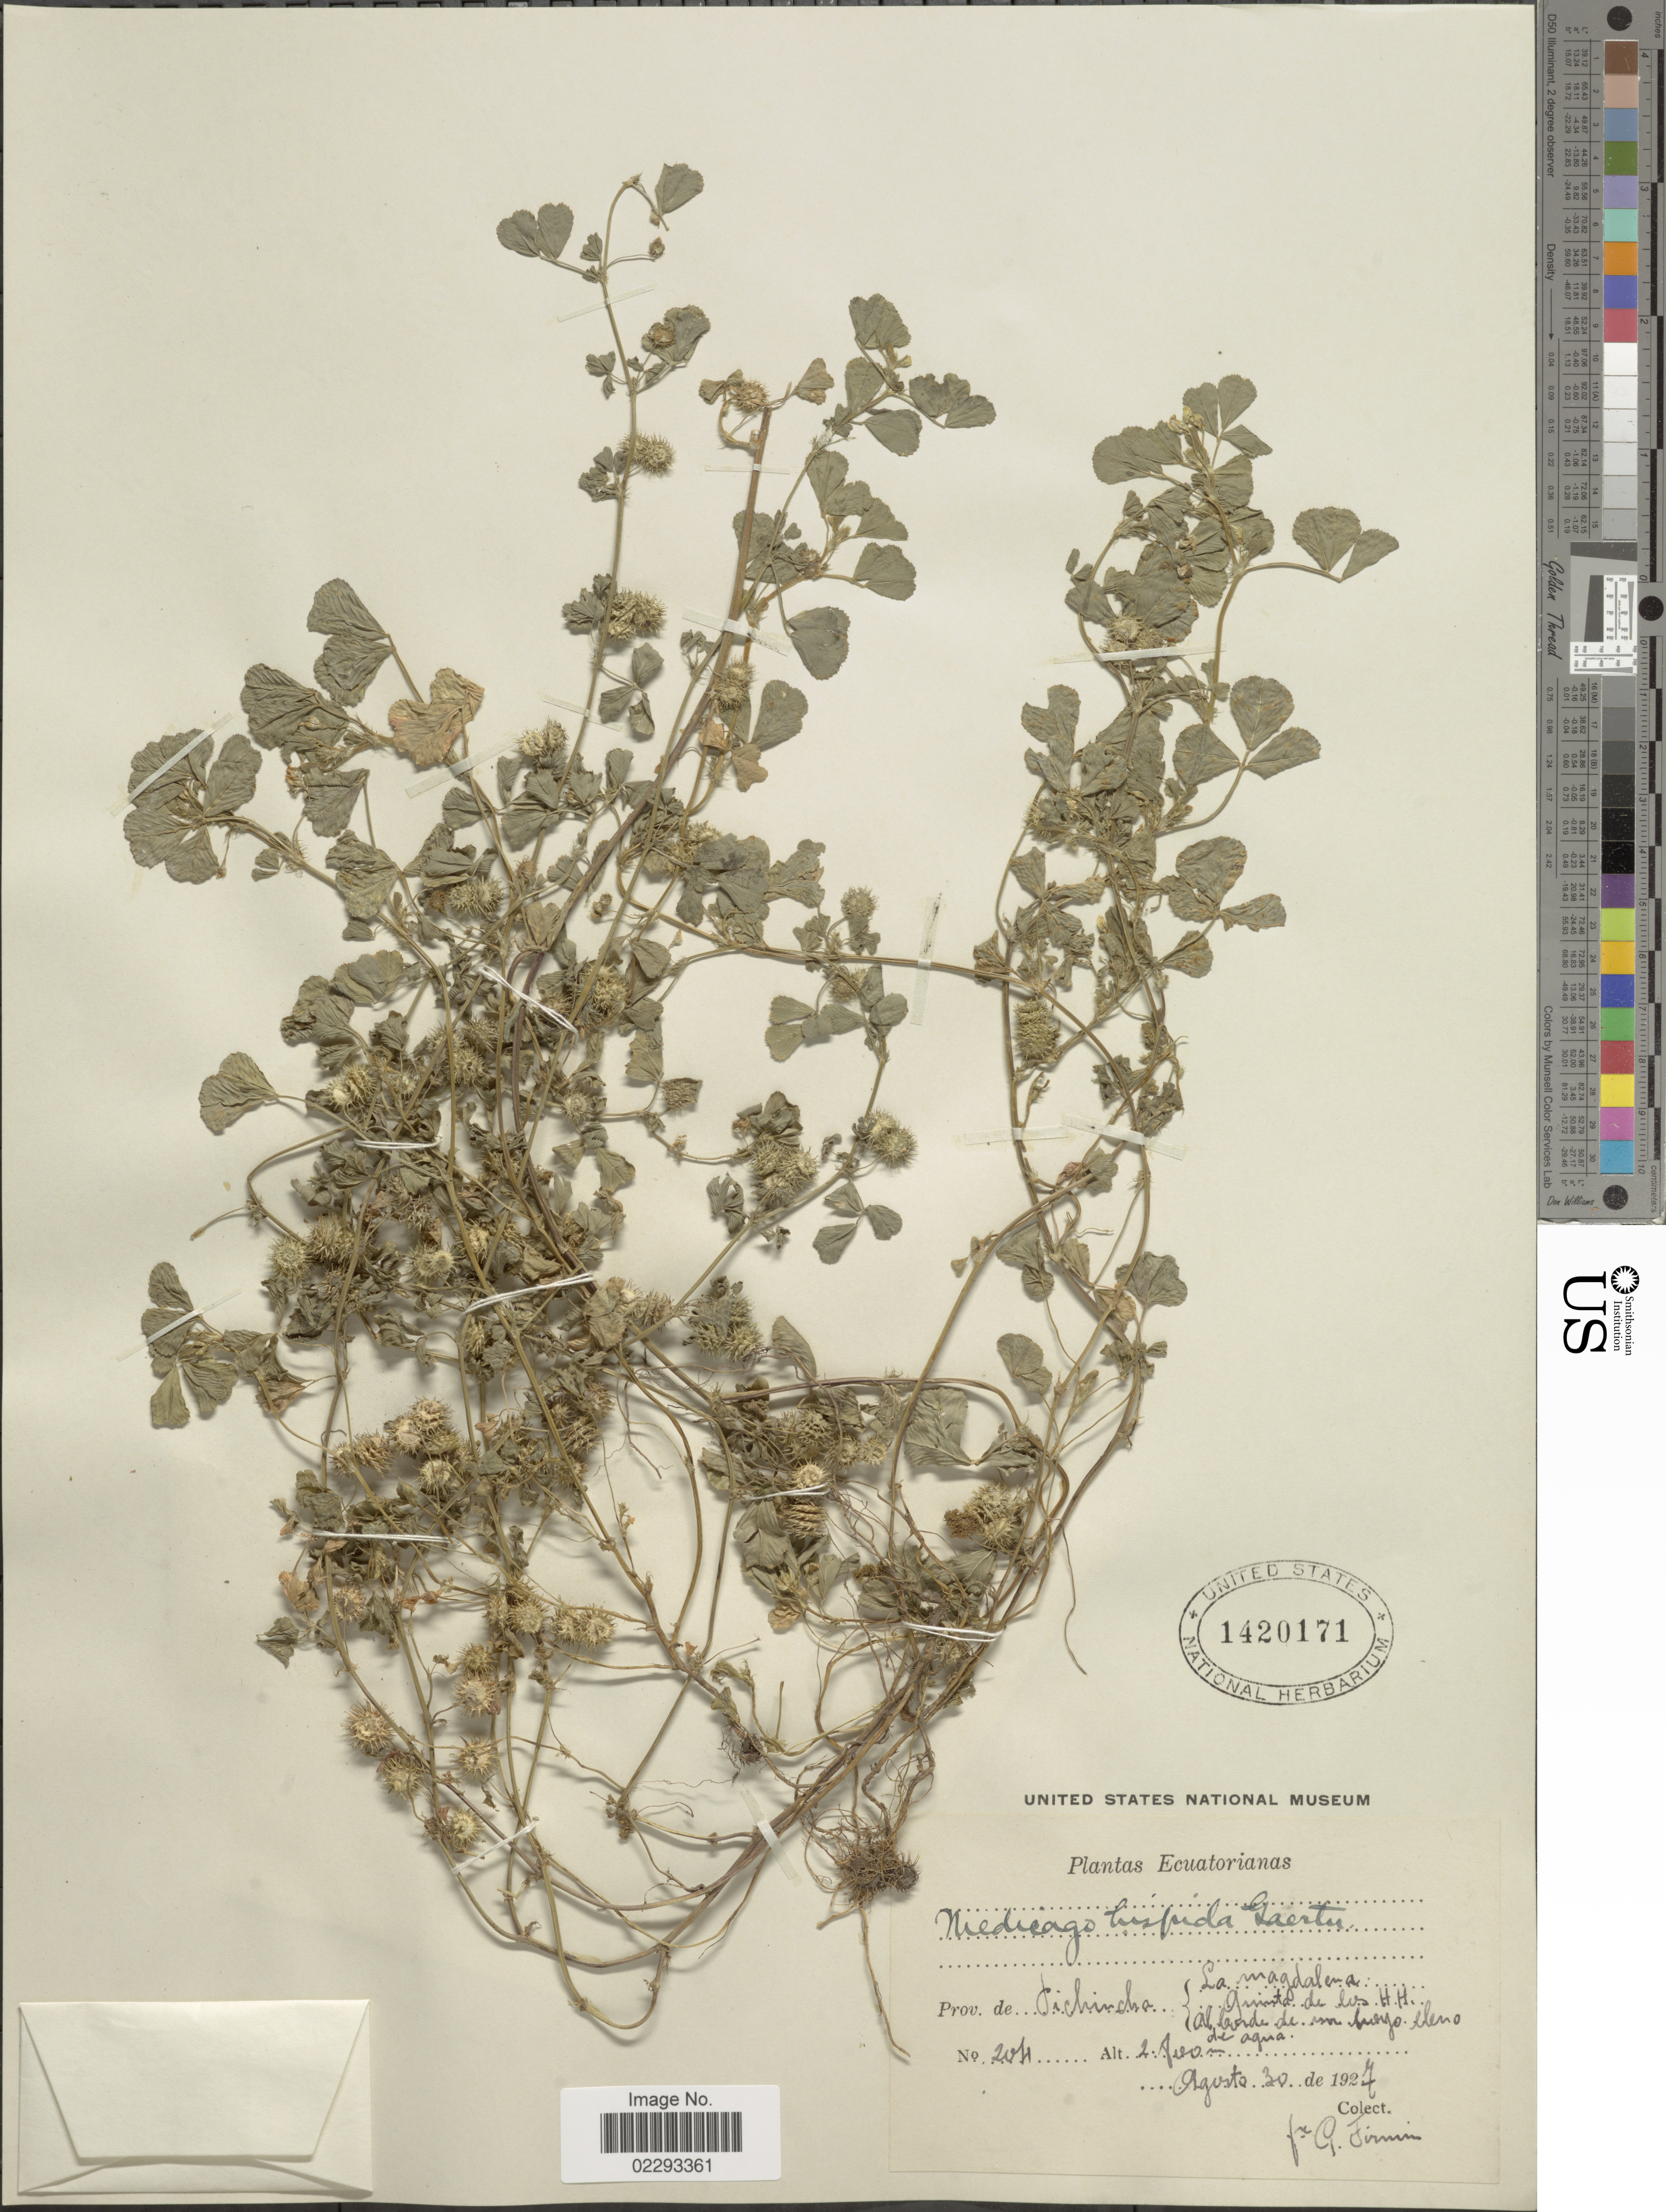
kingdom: Plantae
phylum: Tracheophyta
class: Magnoliopsida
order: Fabales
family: Fabaceae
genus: Medicago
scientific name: Medicago polymorpha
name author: L.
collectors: F. Firmin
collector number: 204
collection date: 1927-08-30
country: Ecuador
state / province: Pichincha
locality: La Magdalena, Quinta de los H.H. al borde un cuejo lleno de agua [interpreted]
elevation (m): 2700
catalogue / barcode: US 1420171